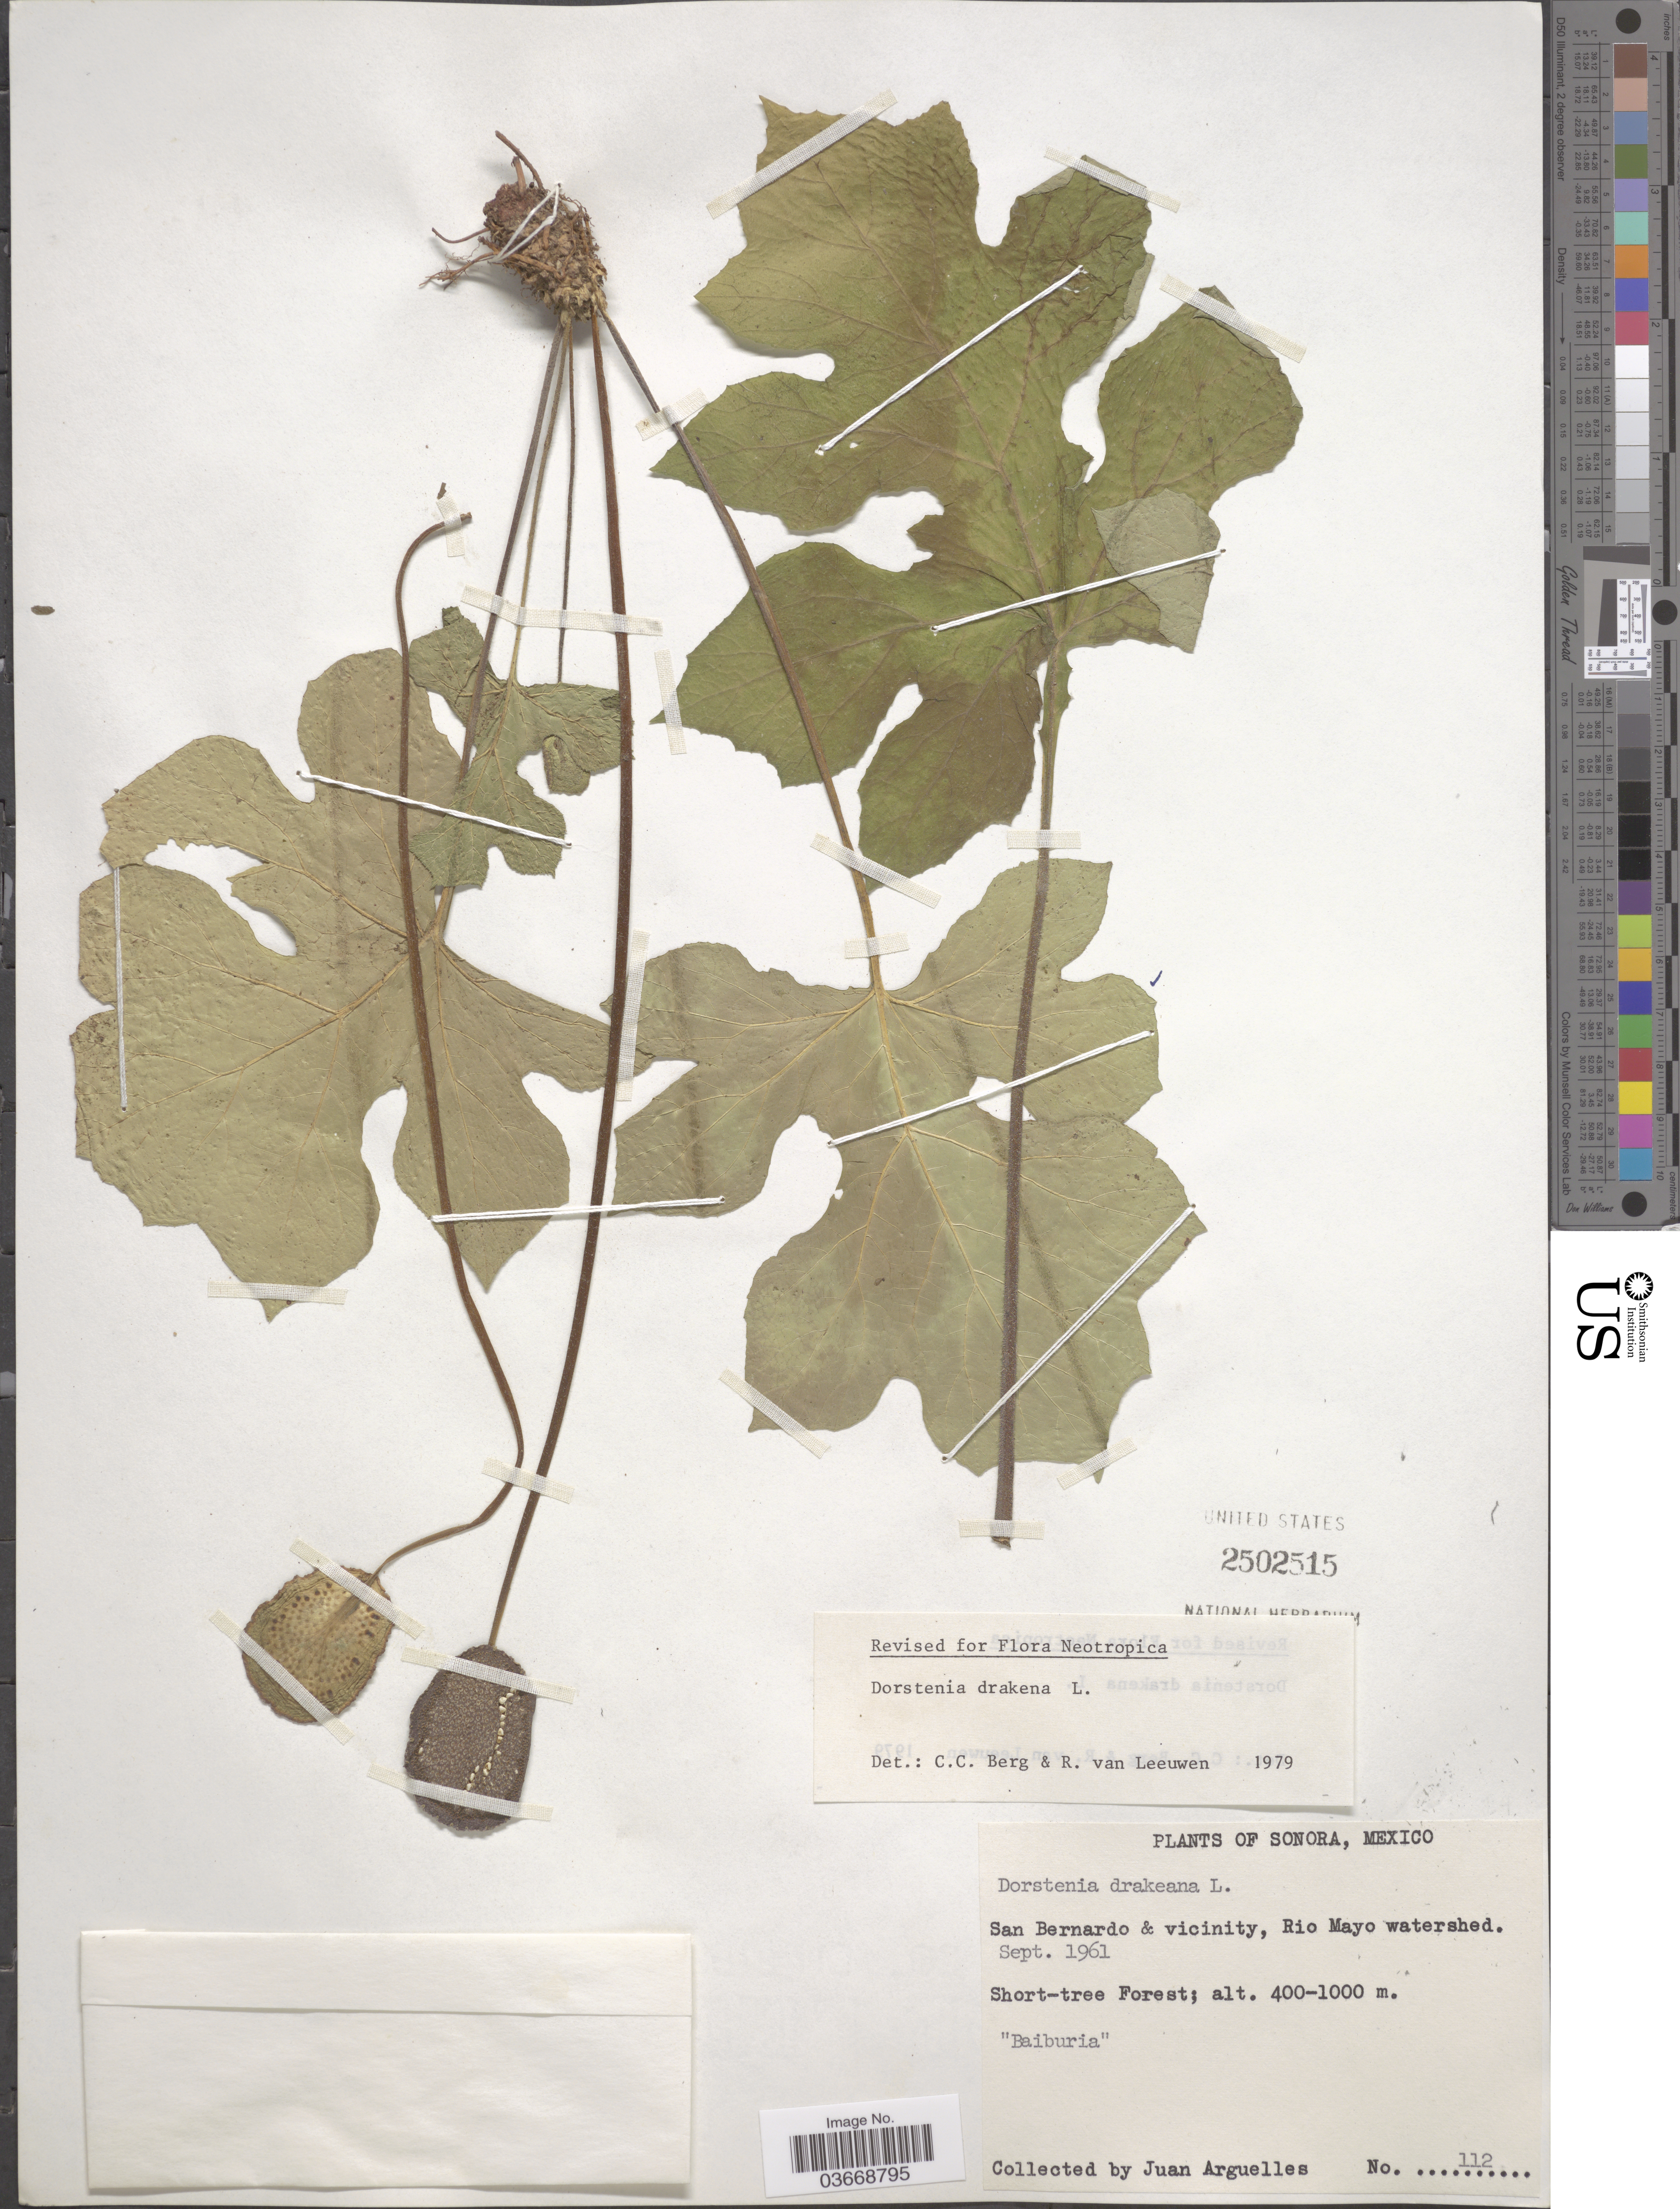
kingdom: Plantae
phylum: Tracheophyta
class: Magnoliopsida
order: Rosales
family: Moraceae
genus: Dorstenia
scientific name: Dorstenia drakena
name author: L.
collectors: J. Arguelles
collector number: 112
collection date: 1961-09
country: Mexico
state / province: Sonora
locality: San Bernardo & vicinity, Rio Mayo watershed.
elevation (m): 400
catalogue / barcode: US 2502515